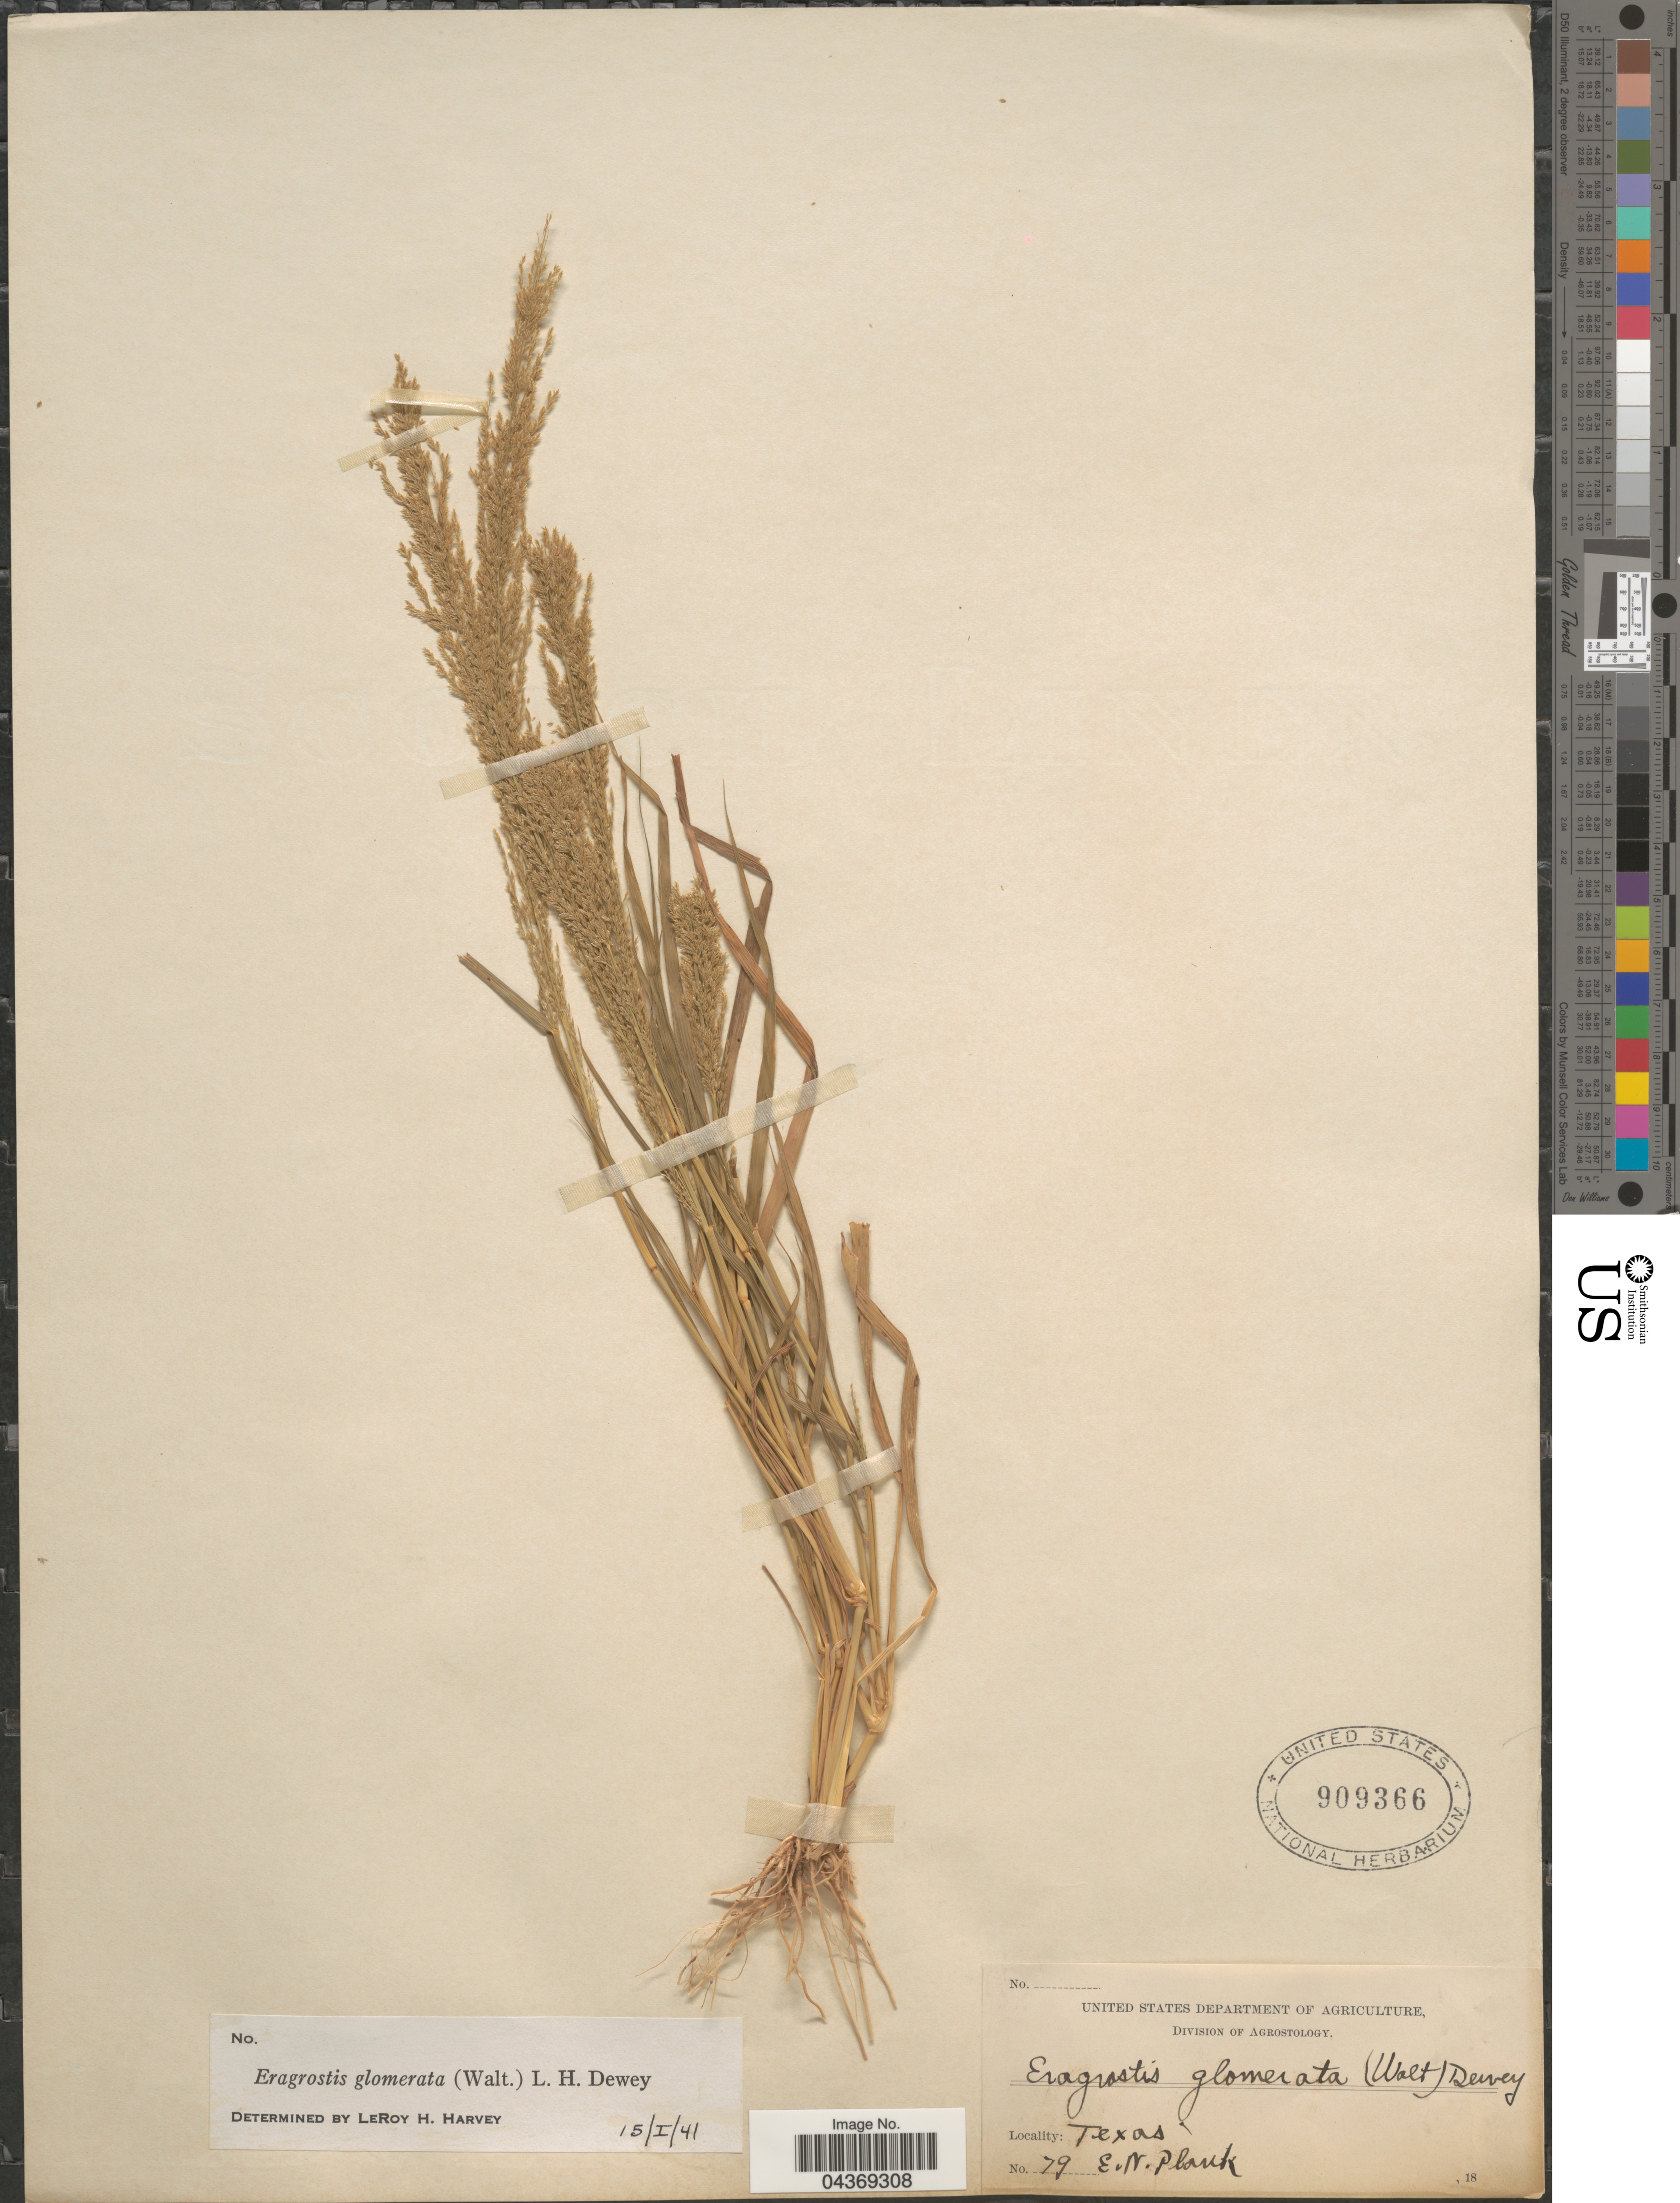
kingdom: Plantae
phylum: Tracheophyta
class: Liliopsida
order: Poales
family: Poaceae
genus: Eragrostis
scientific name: Eragrostis japonica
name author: (Thunb.) Trin.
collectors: E. Plank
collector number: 79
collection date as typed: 18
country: United States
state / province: Texas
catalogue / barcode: US 909366